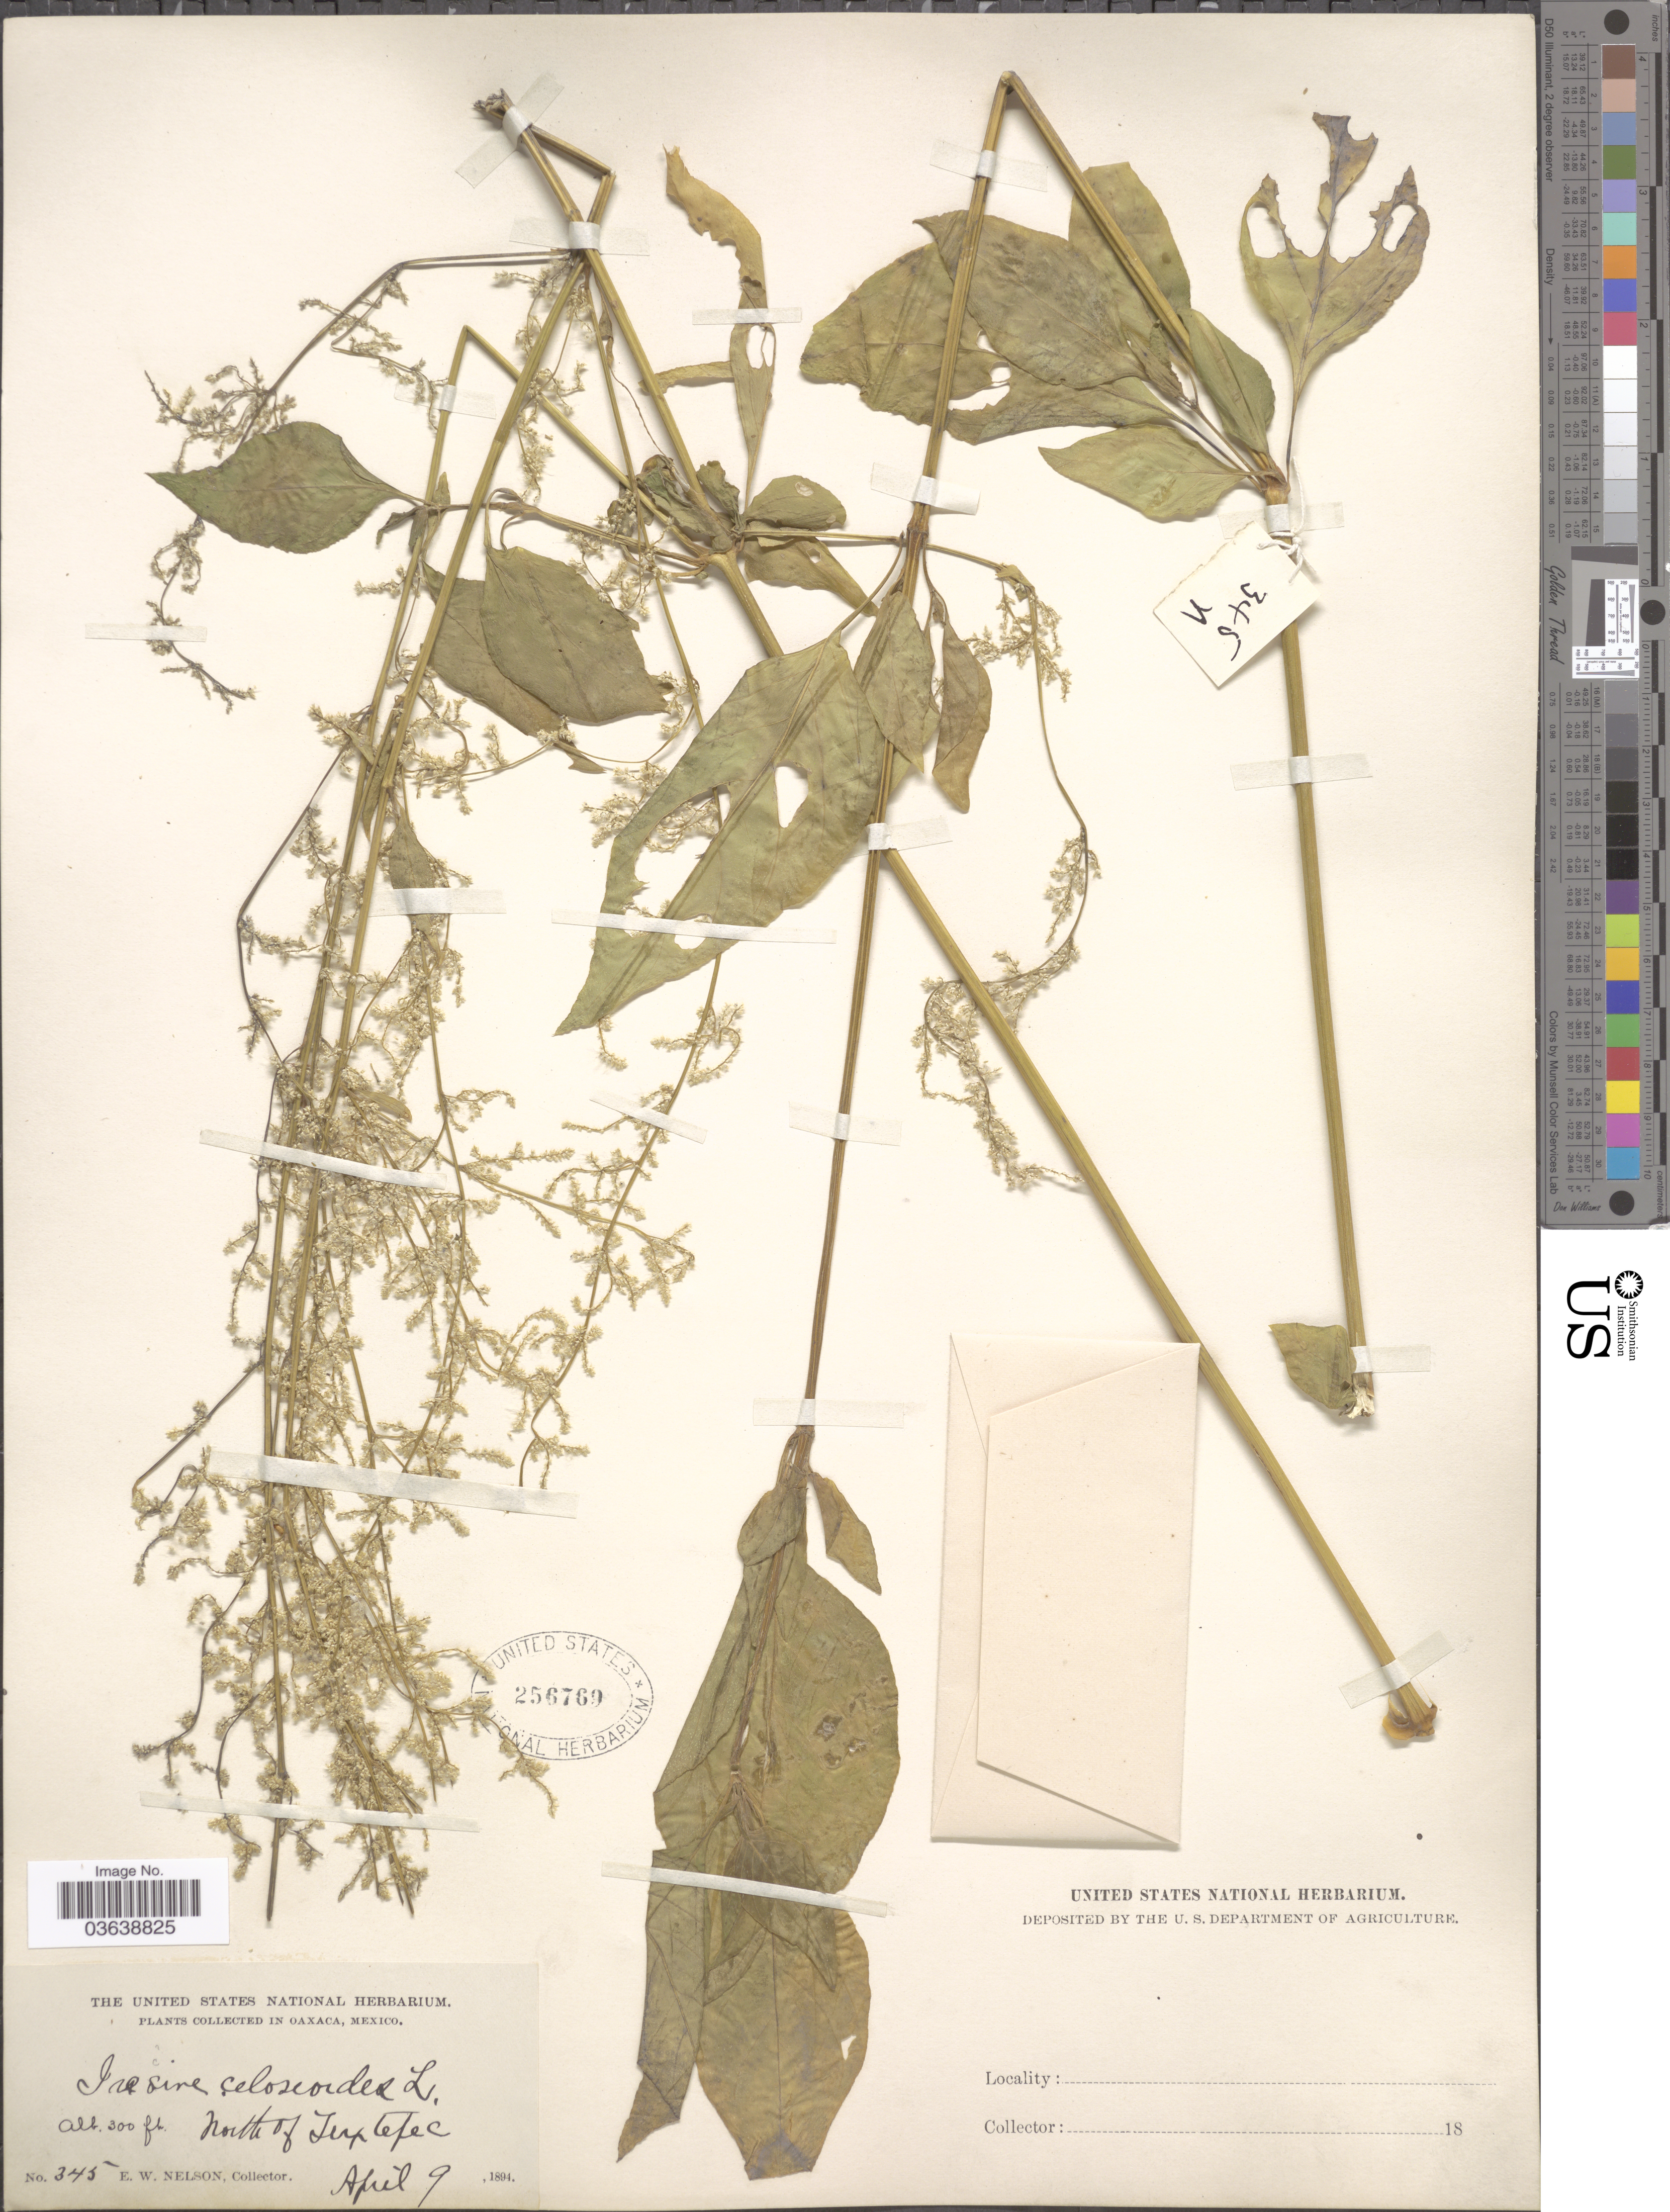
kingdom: Plantae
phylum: Tracheophyta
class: Magnoliopsida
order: Caryophyllales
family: Amaranthaceae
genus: Iresine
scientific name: Iresine celosia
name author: L.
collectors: E. W. Nelson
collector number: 345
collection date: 1894-04-09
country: Mexico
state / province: Oaxaca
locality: North of Textepec.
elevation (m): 91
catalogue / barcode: US 256769